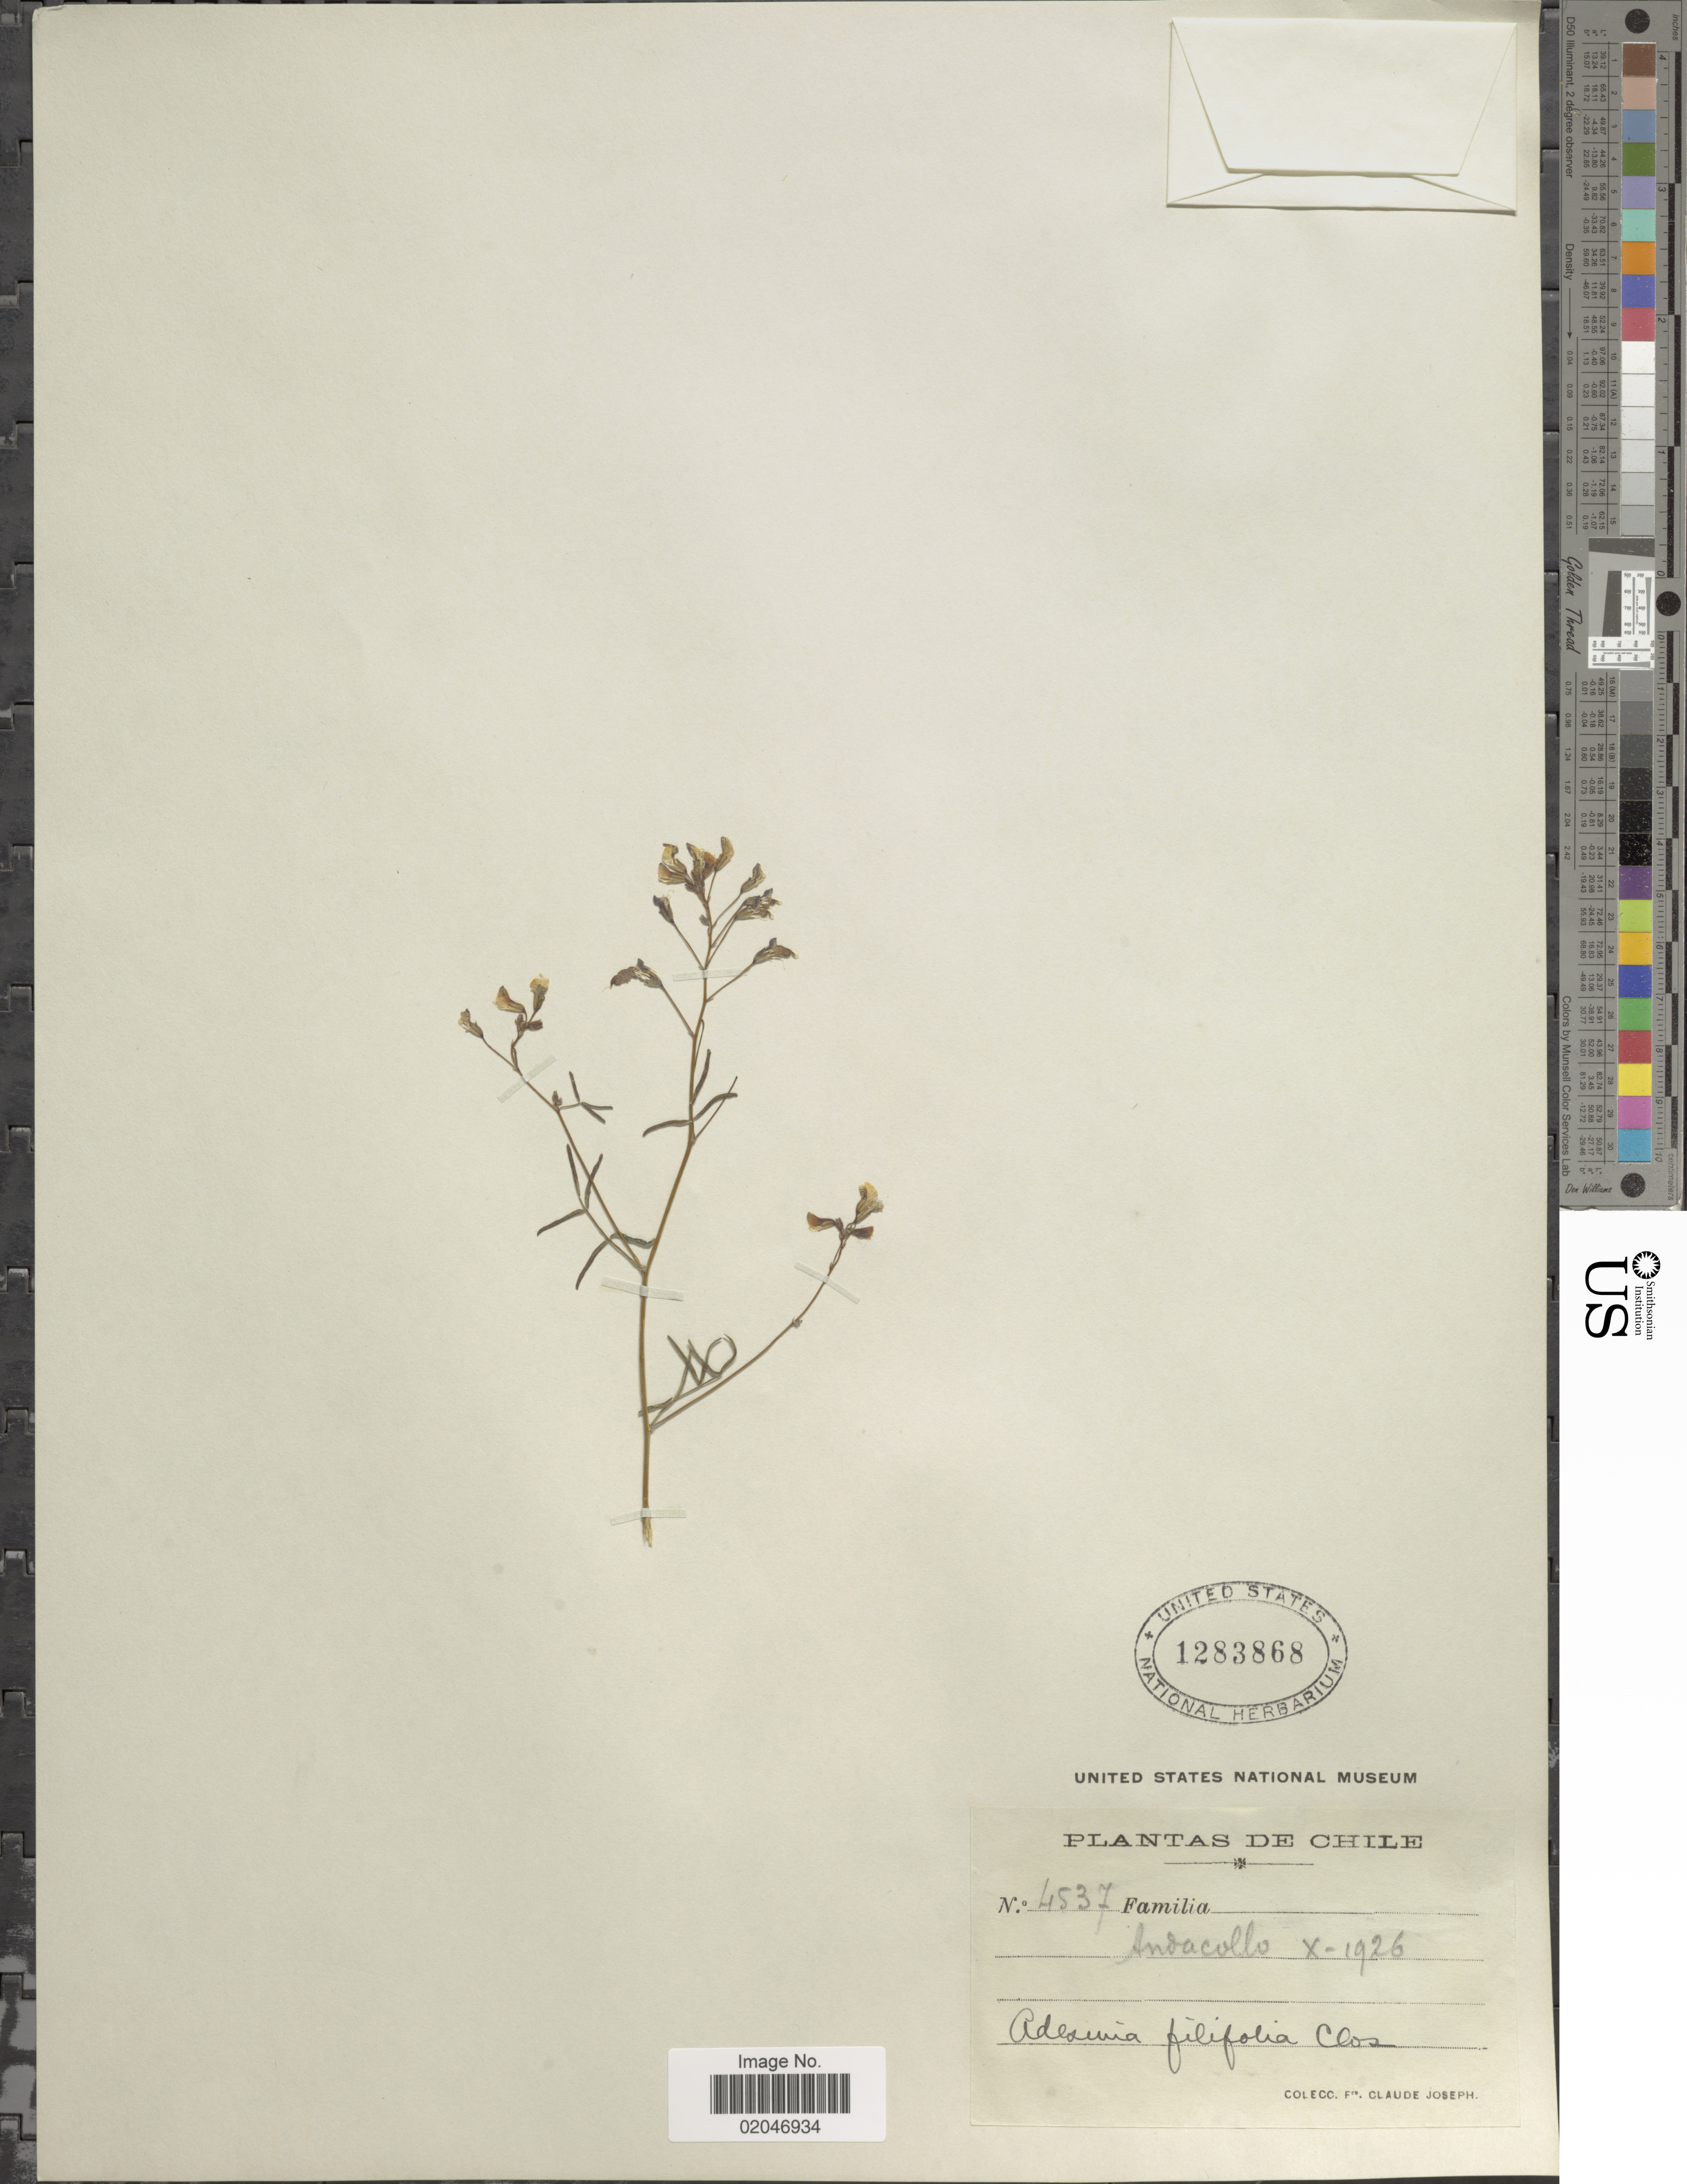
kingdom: Plantae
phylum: Tracheophyta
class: Magnoliopsida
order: Fabales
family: Fabaceae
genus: Adesmia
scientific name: Adesmia filifolia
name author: Clos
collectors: Bro. Claude-Joseph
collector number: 4537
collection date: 1926-10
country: Chile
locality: Andacollo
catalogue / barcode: US 1283868